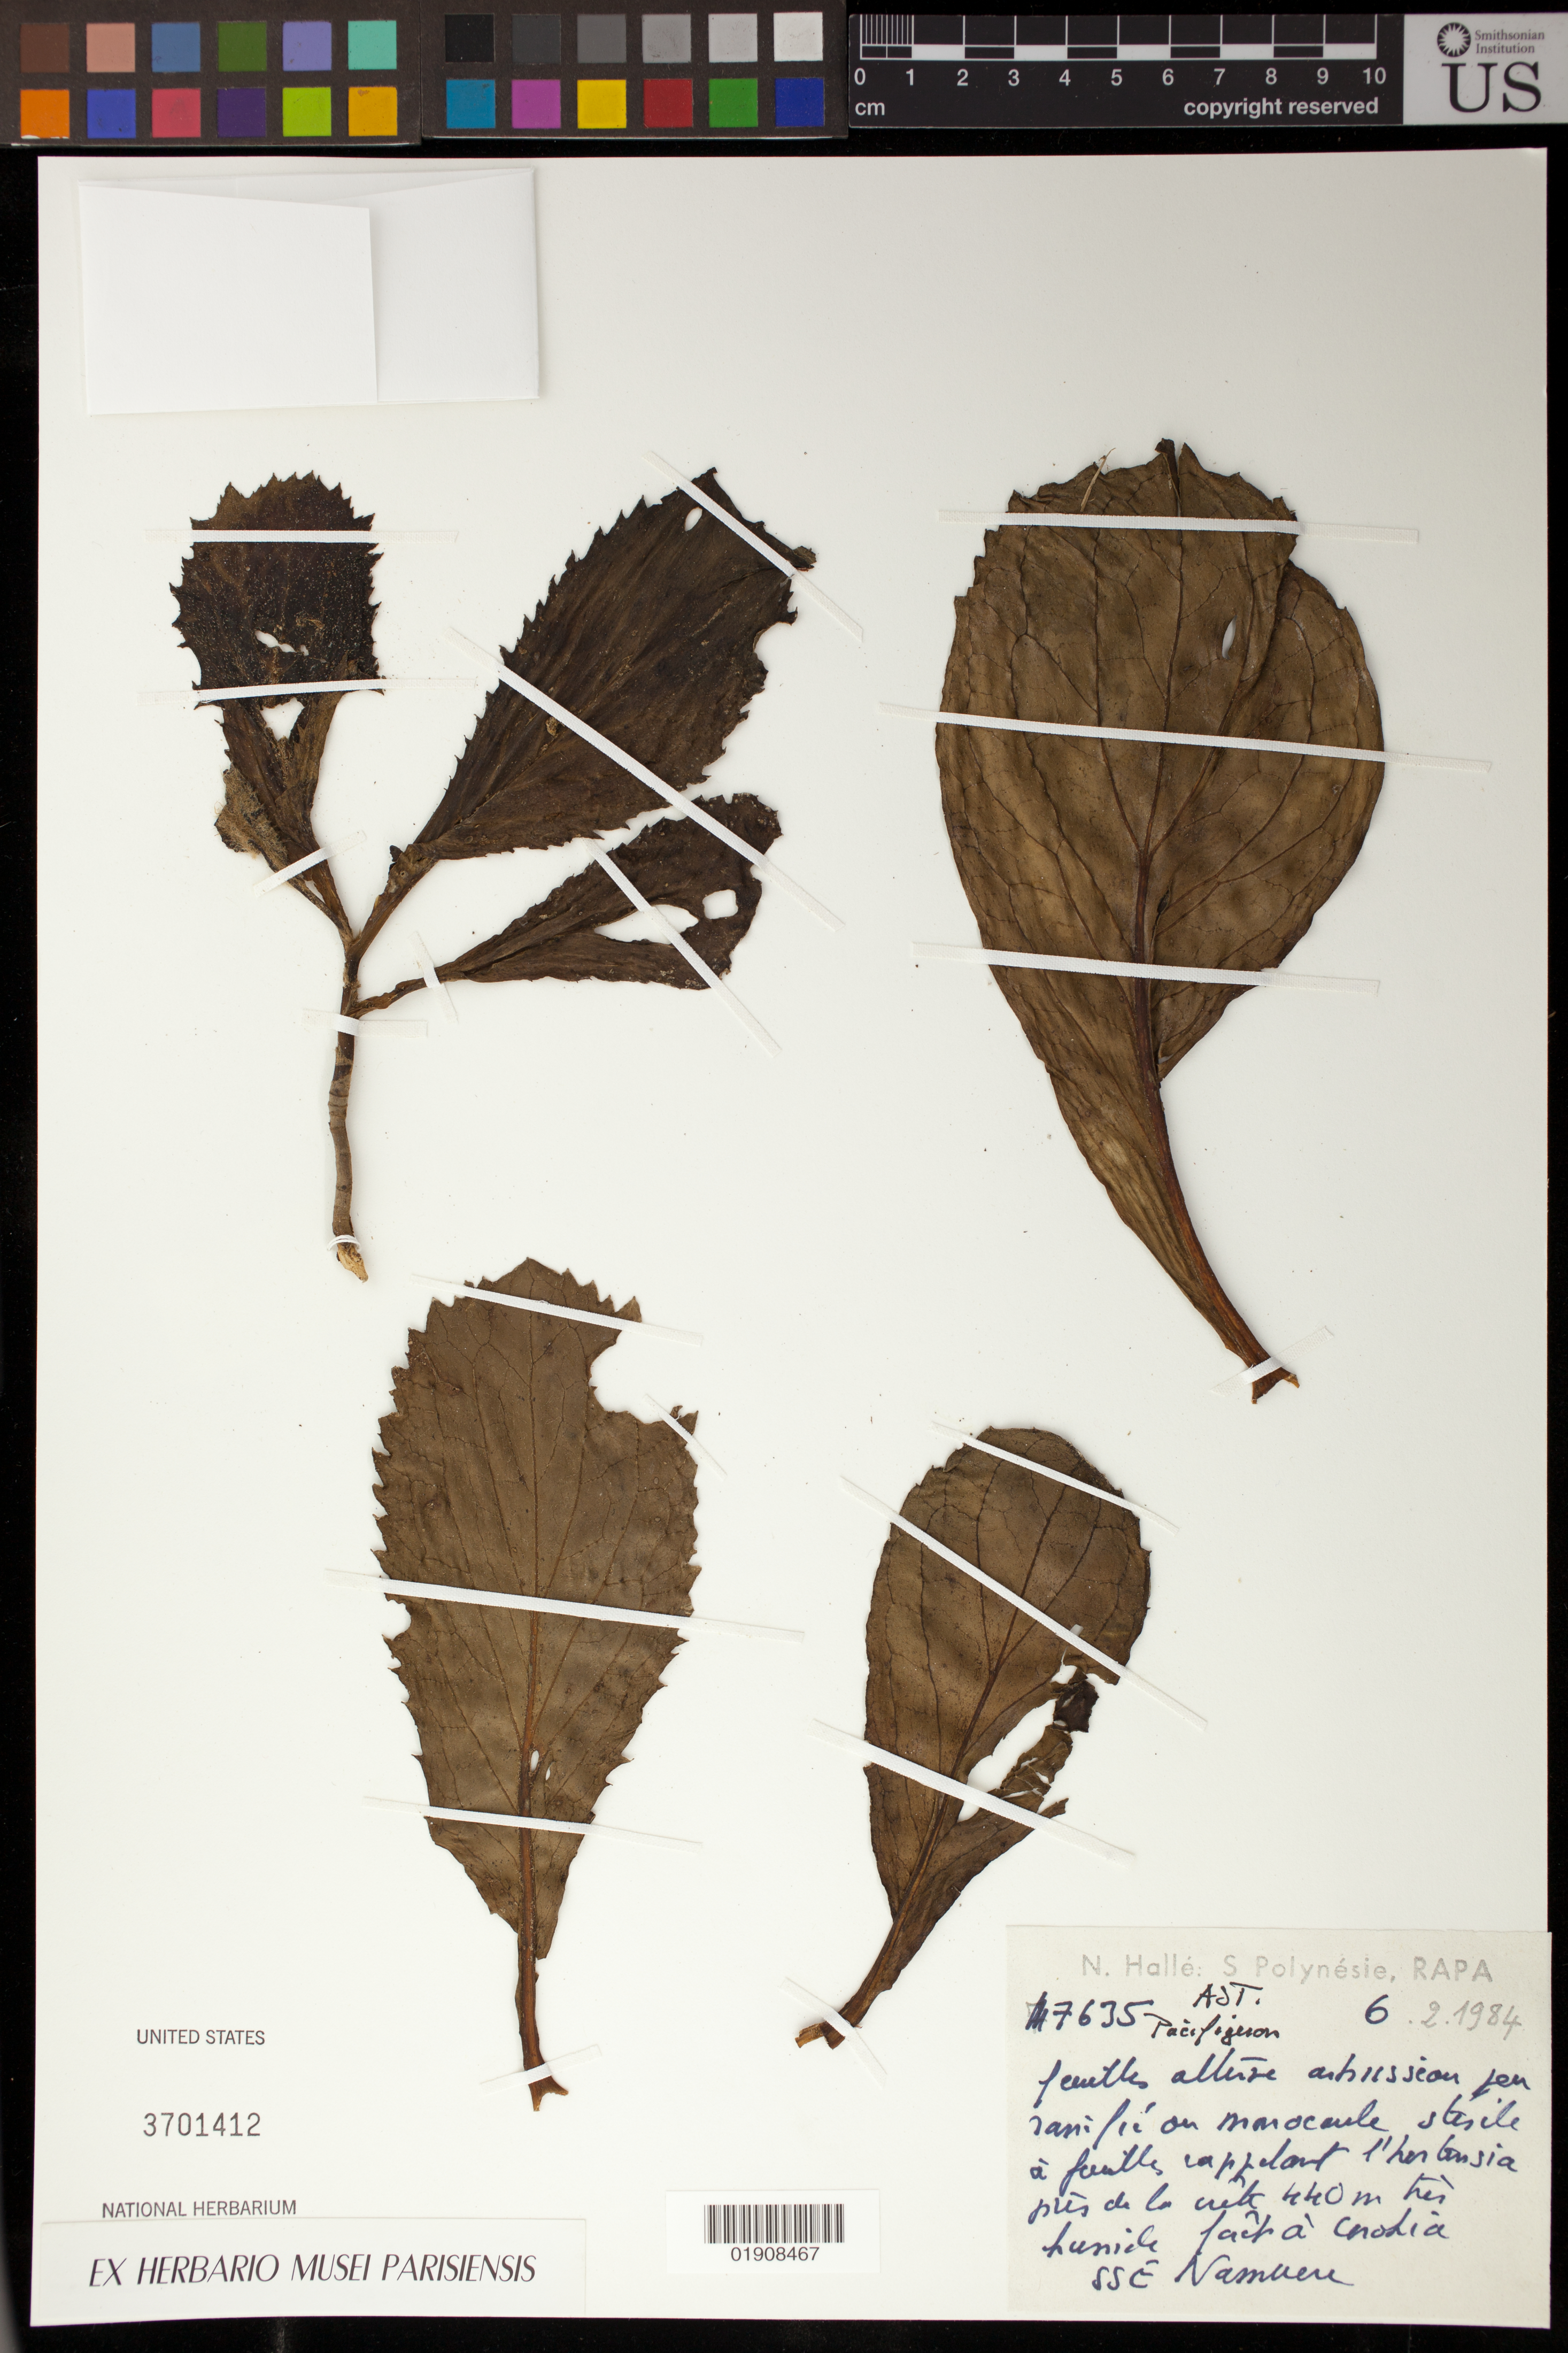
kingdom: Plantae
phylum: Tracheophyta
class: Magnoliopsida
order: Asterales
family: Asteraceae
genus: Erigeron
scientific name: Erigeron sp.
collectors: N. Hallé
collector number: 7635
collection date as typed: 6 Feb 1984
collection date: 1984-02-06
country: French Polynesia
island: Rapa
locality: Rapa, SSE Namuere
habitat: humide foret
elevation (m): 440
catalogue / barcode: US 3701412